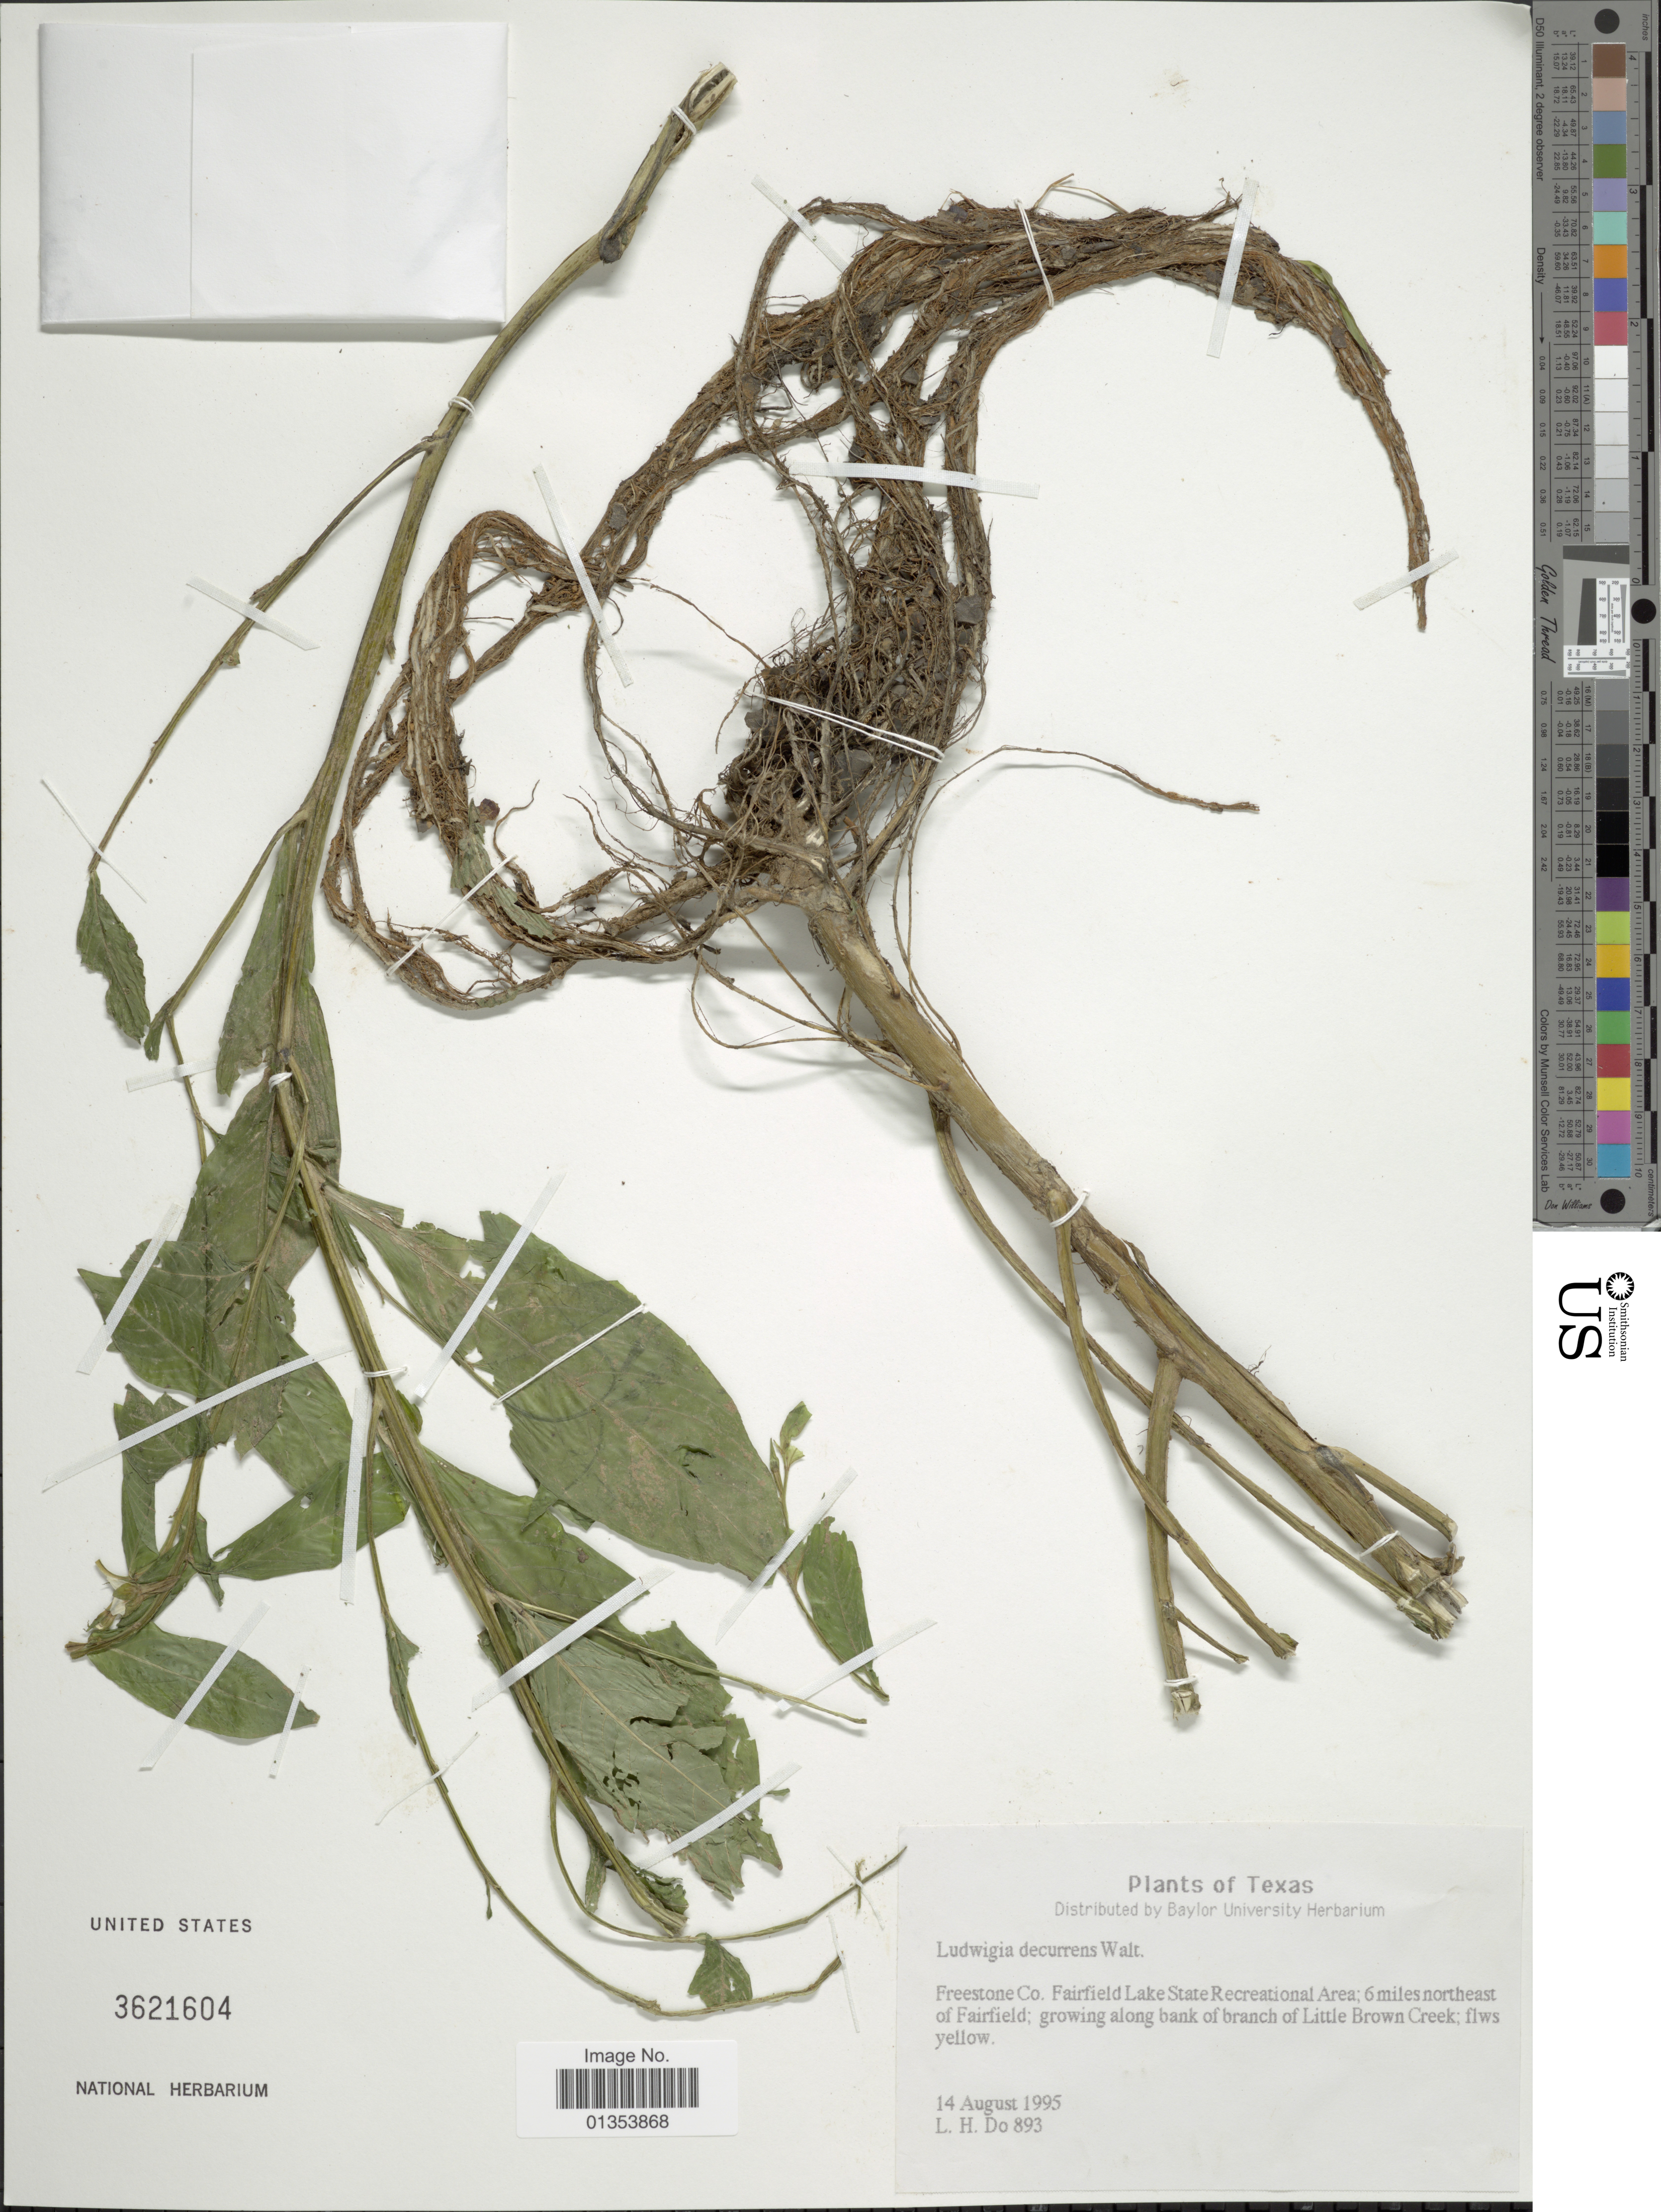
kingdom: Plantae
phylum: Tracheophyta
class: Magnoliopsida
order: Myrtales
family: Onagraceae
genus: Ludwigia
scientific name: Ludwigia decurrens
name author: Walter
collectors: L. Do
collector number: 893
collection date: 1995-08-14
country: United States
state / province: Texas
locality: Freestone Co. Fairfield Lake State Recreational Area: 6 miles northeast of Fairfield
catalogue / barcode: US 3621604